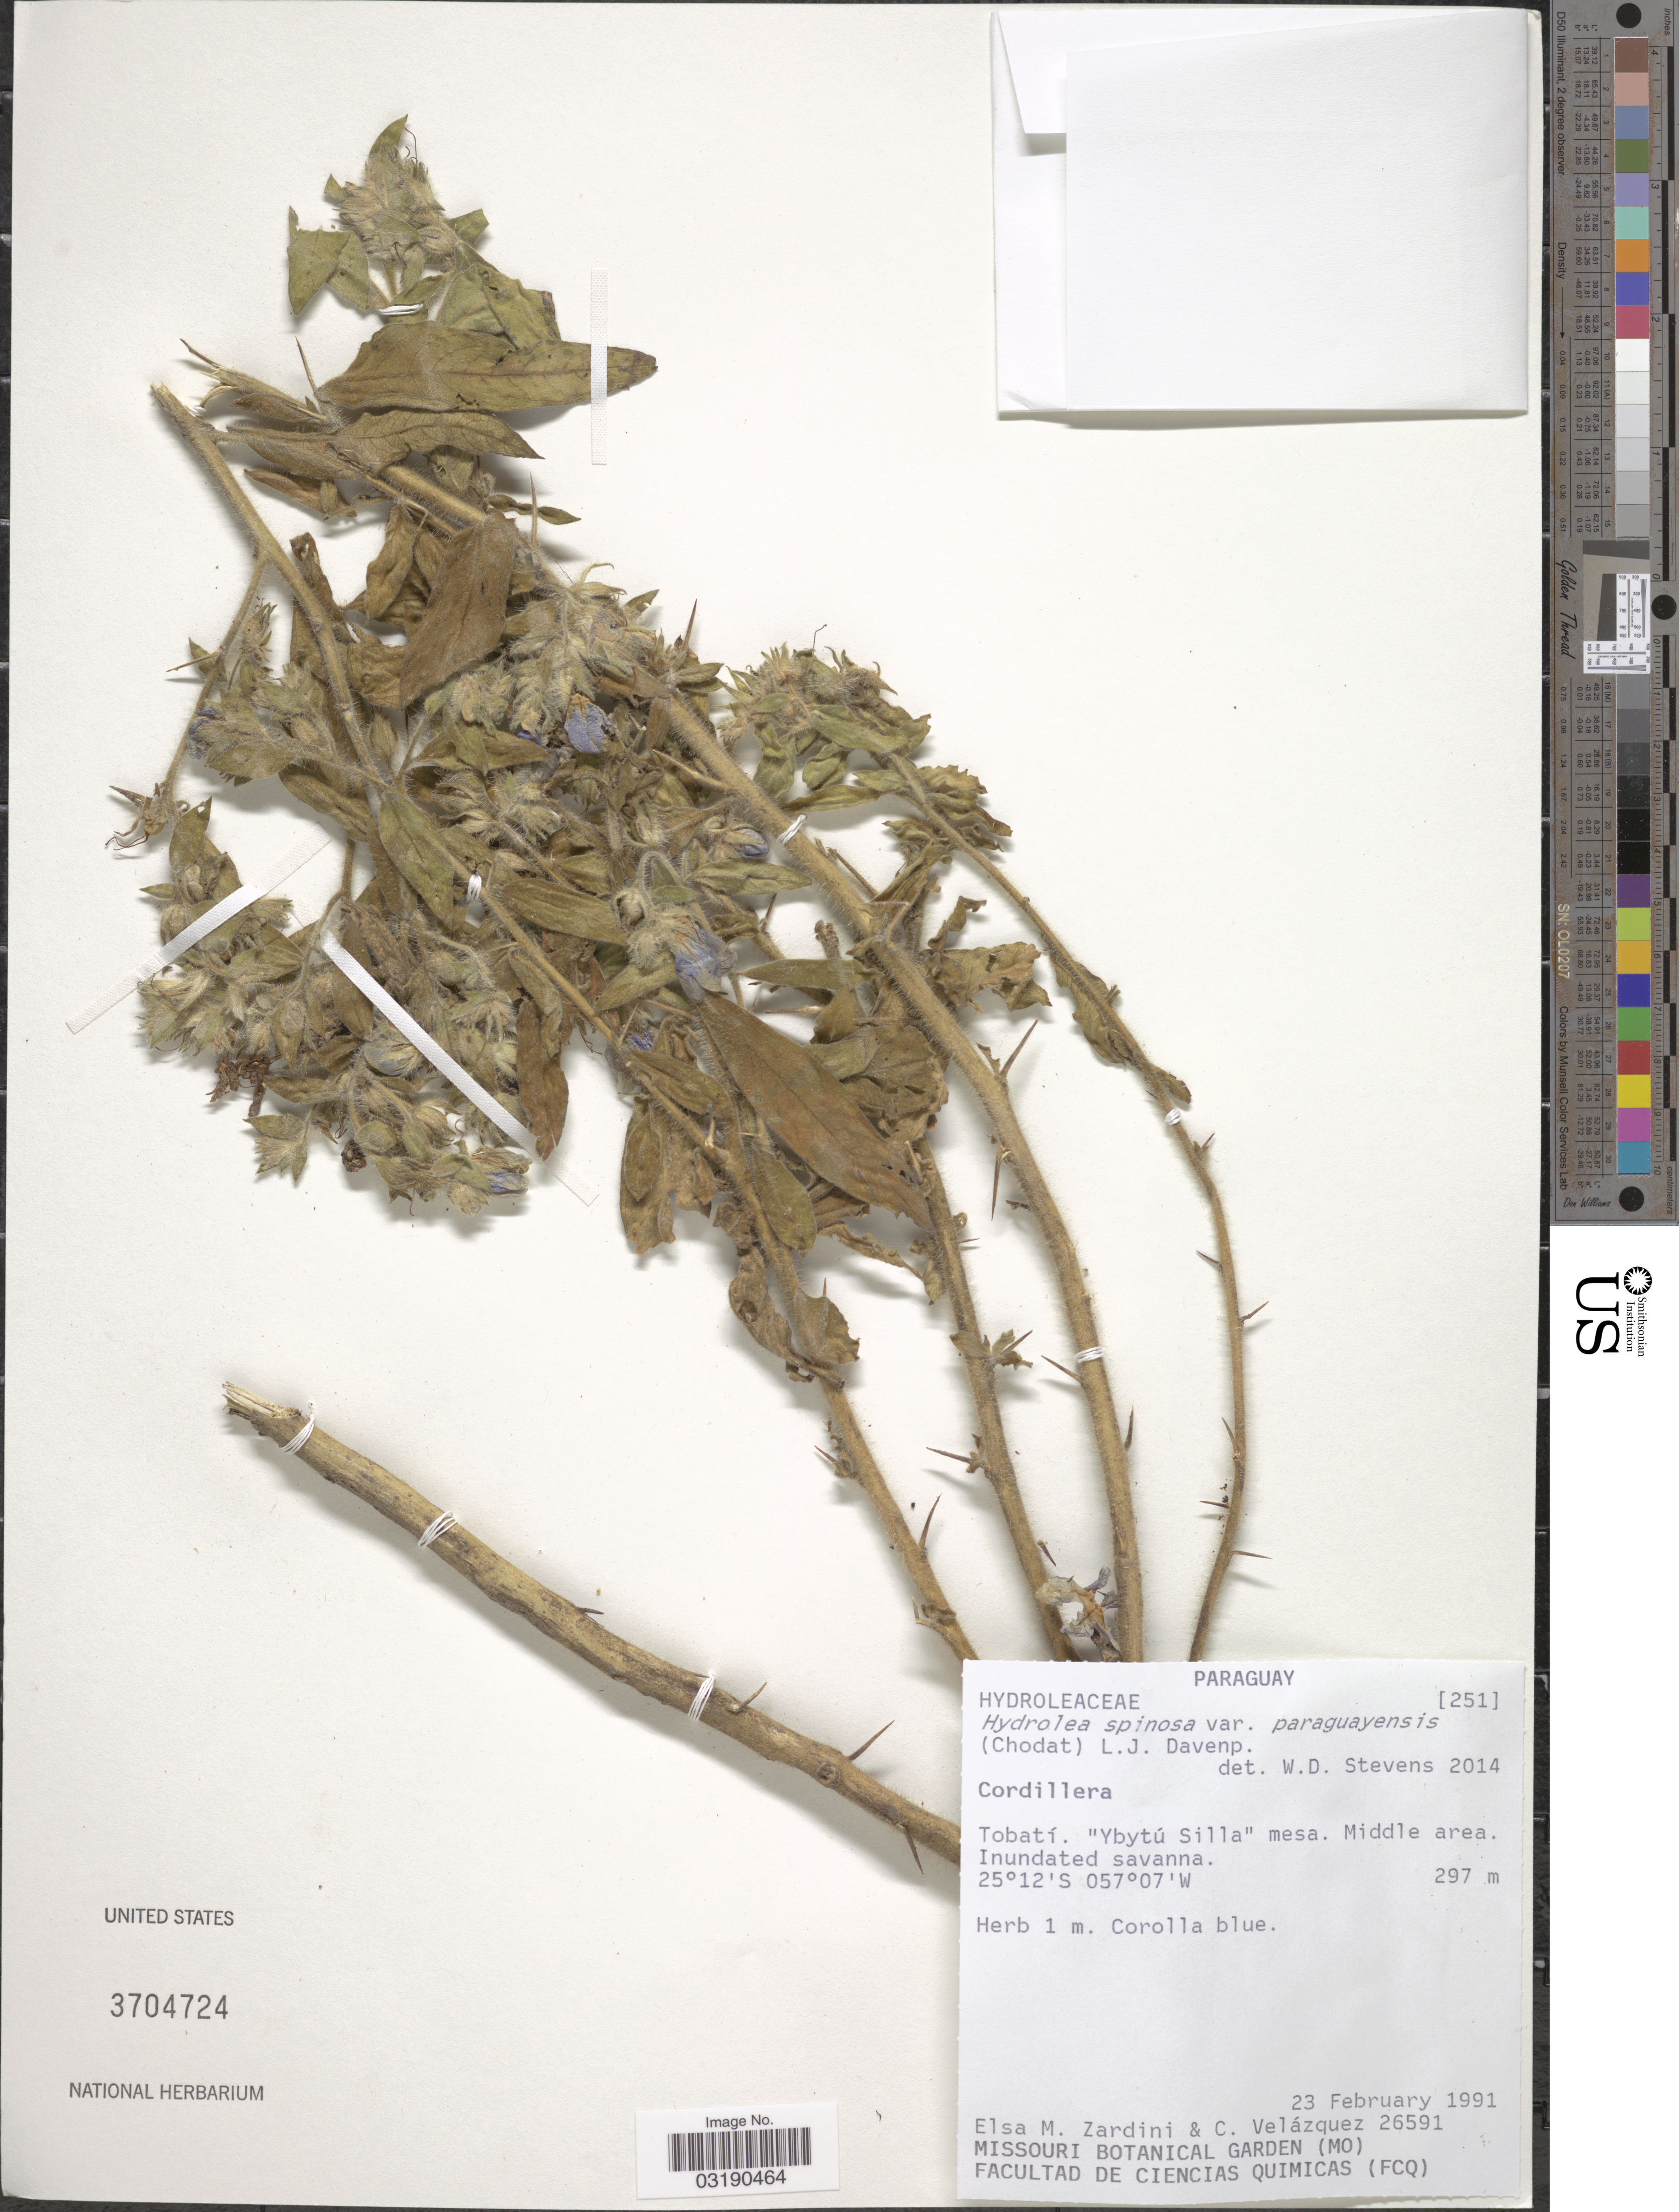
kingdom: Plantae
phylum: Tracheophyta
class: Magnoliopsida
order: Solanales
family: Hydroleaceae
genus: Hydrolea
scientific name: Hydrolea spinosa var. paraguayensis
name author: (Chodat) L.J. Davenp.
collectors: E. M. Zardini & U. Velázquez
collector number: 26591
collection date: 1991-02-23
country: Paraguay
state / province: Cordillera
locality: Tobatí. "Ybytú Silla" mesa. Middle area.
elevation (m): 297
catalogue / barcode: US 3704724